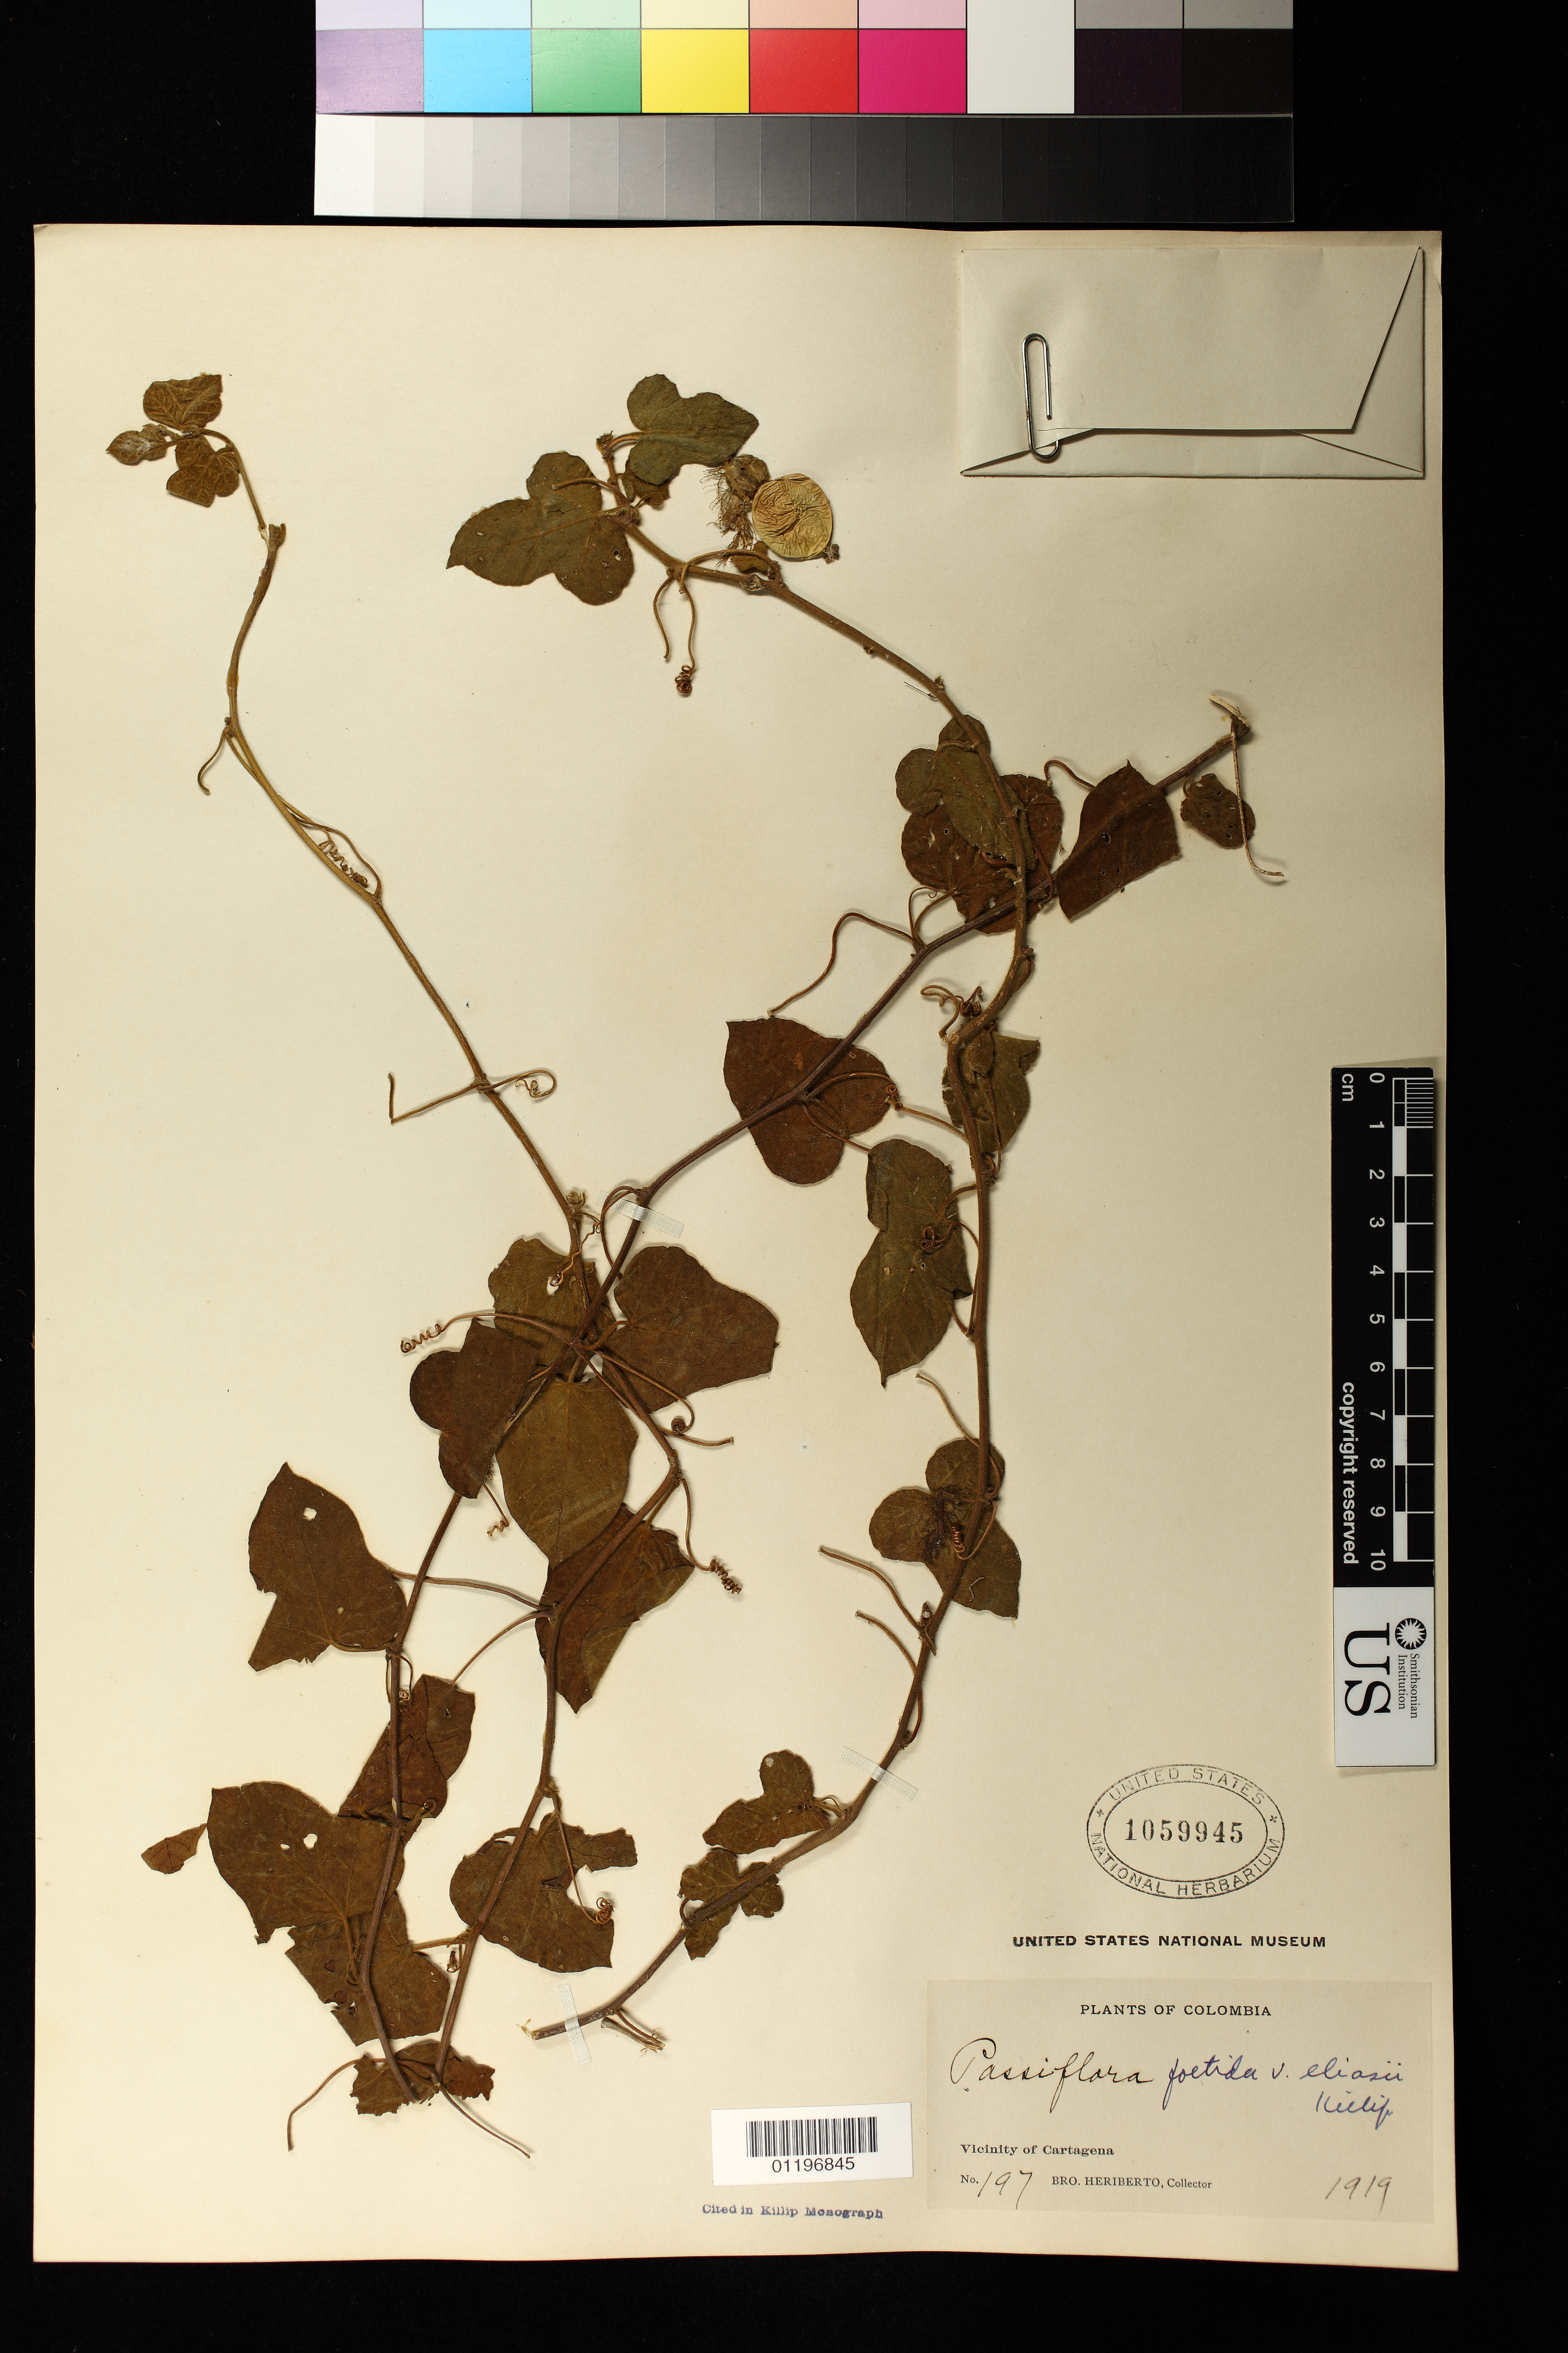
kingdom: Plantae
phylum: Tracheophyta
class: Magnoliopsida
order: Malpighiales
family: Passifloraceae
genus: Passiflora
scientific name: Passiflora foetida var. eliasii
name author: Killip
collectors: B. Heriberto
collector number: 197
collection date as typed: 1919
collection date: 1919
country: Colombia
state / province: Bolívar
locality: Vicinity of Cartagena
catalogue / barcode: US 1059945